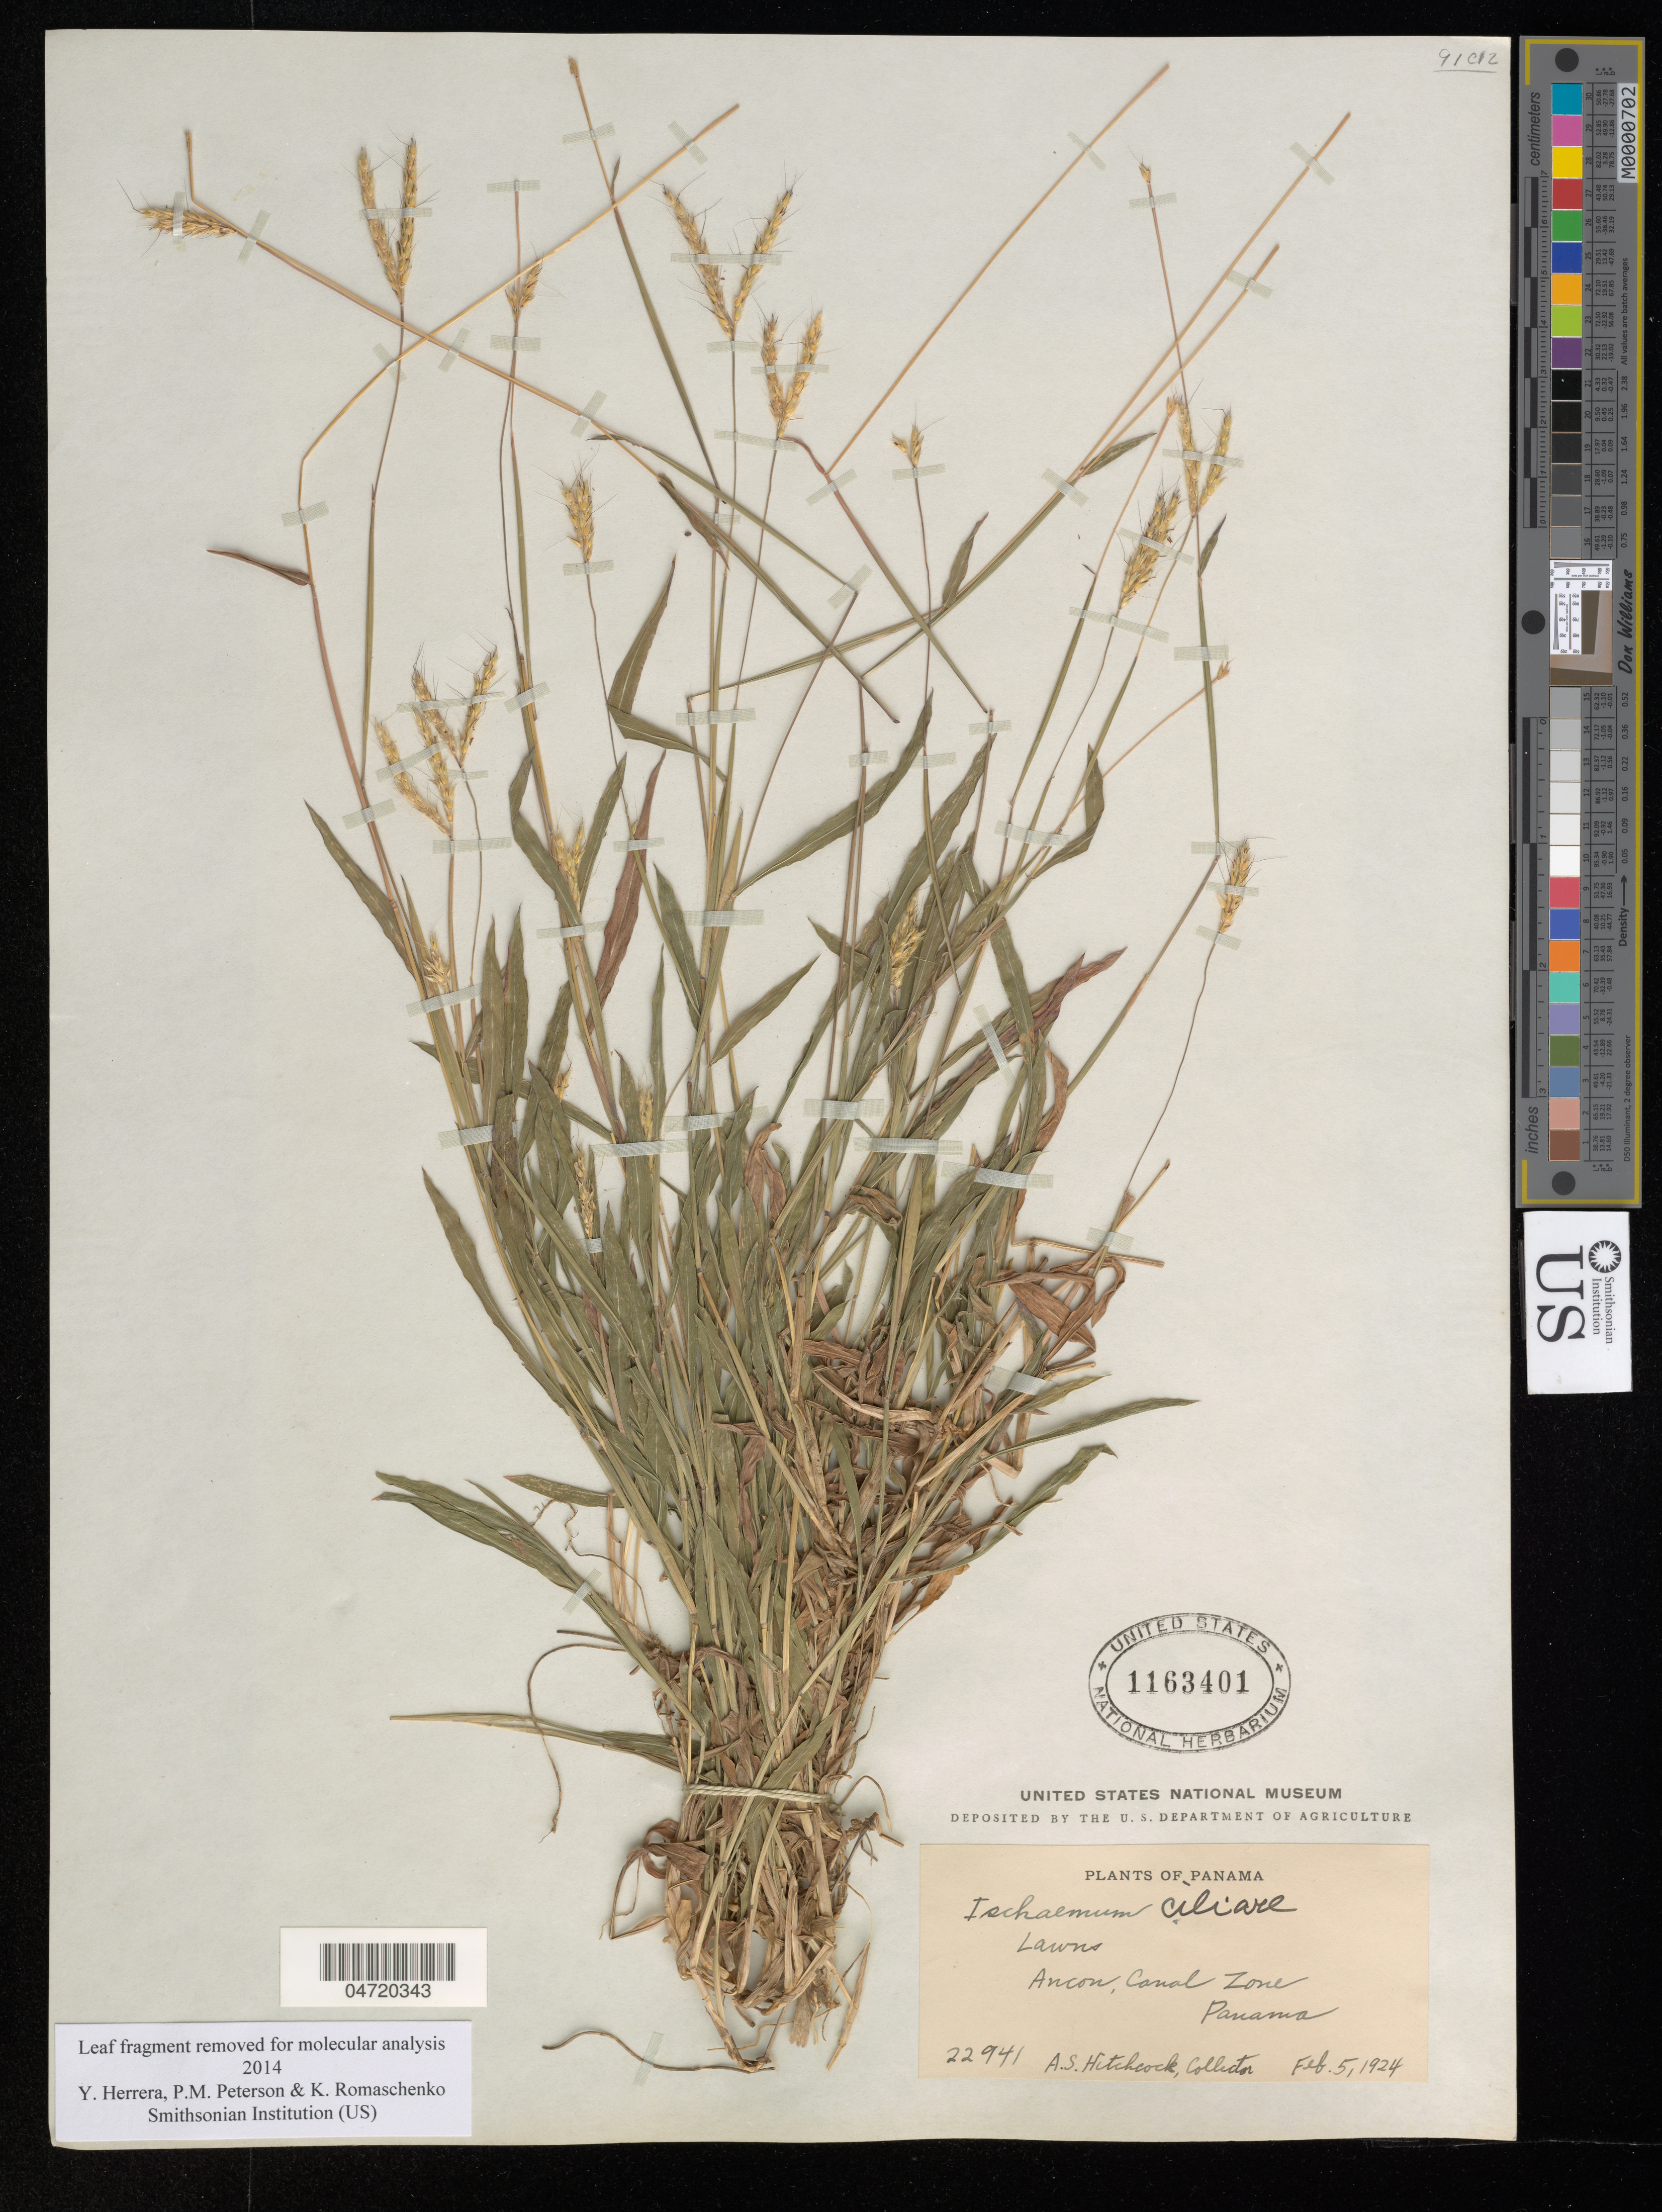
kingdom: Plantae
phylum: Tracheophyta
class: Liliopsida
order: Poales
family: Poaceae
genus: Ischaemum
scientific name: Ischaemum ciliare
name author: Retz.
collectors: A. Hitchcock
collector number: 22941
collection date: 1924-02-05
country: Panama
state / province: Panamá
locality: Ancon, Canal Zone.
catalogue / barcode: US 1163401